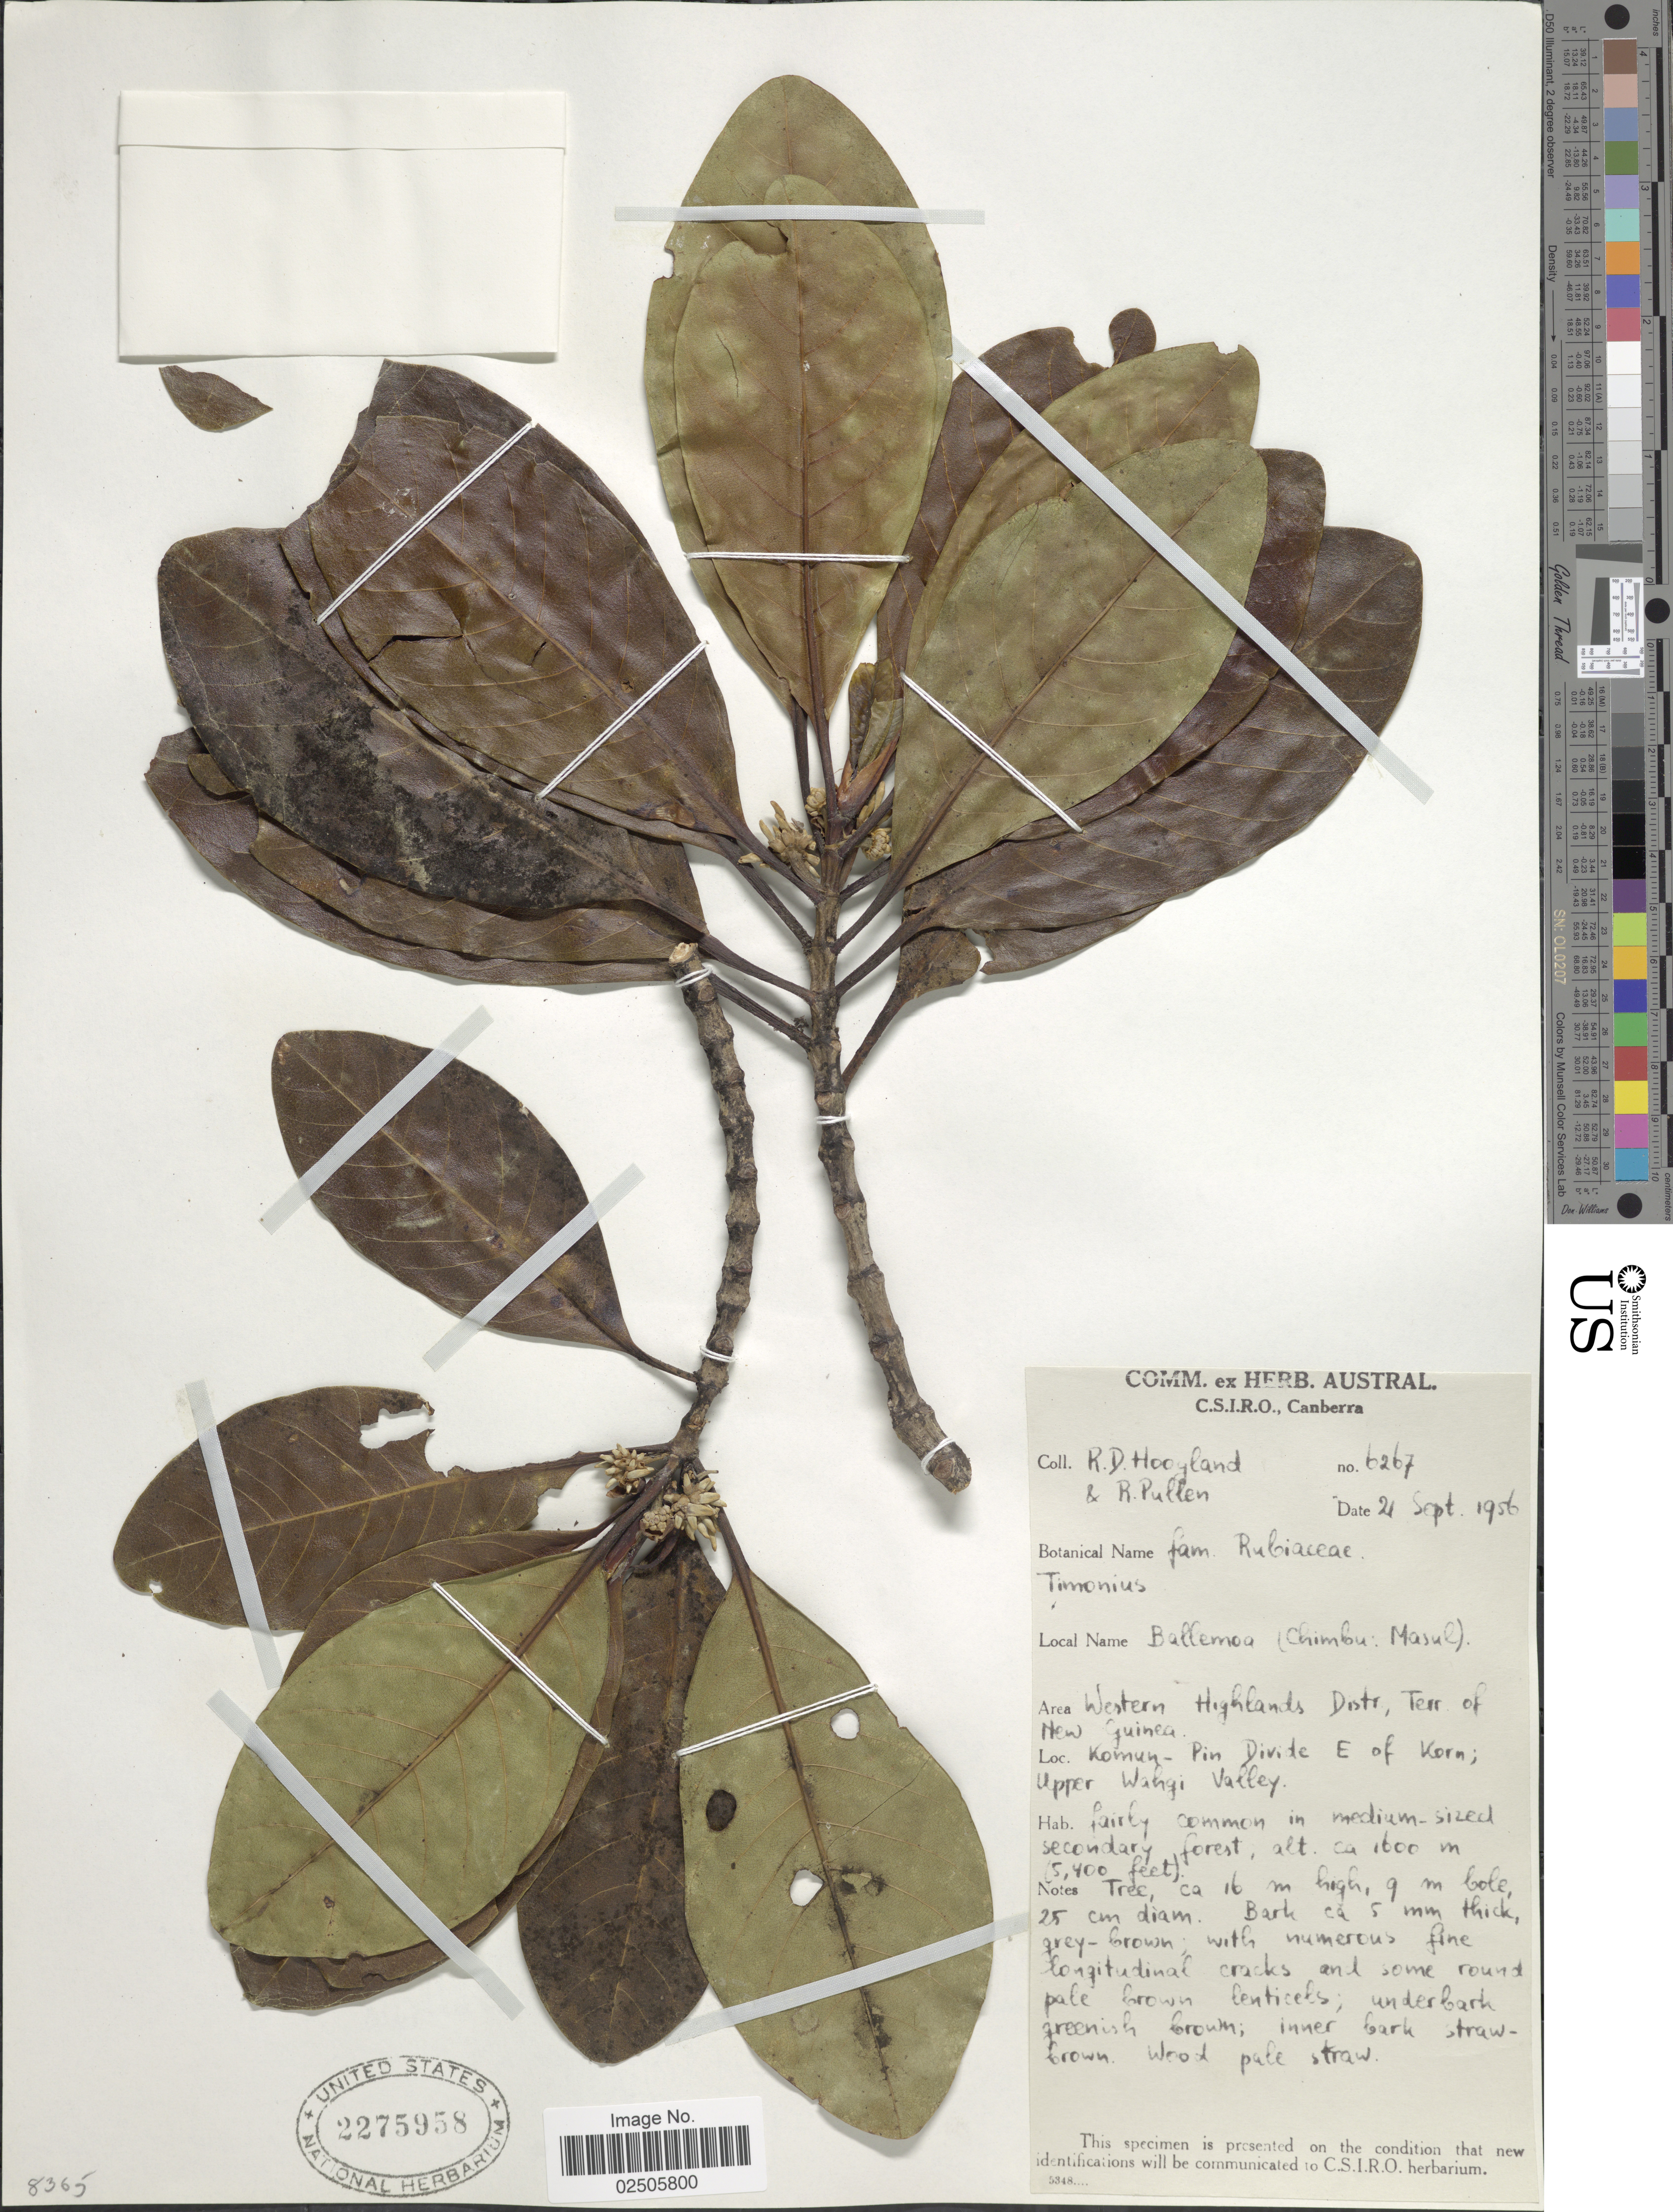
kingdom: Plantae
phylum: Tracheophyta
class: Magnoliopsida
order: Gentianales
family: Rubiaceae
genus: Timonius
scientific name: Timonius sp.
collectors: R. D. Hoogland & R. Pullen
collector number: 6267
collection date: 1956-09-21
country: Papua New Guinea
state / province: Western Highlands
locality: Distr. Terr. of New Guinea, Komun - Pin divide E of Korn; Upper Wahgi Valley [interpreted]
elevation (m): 1600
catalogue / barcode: US 2275958